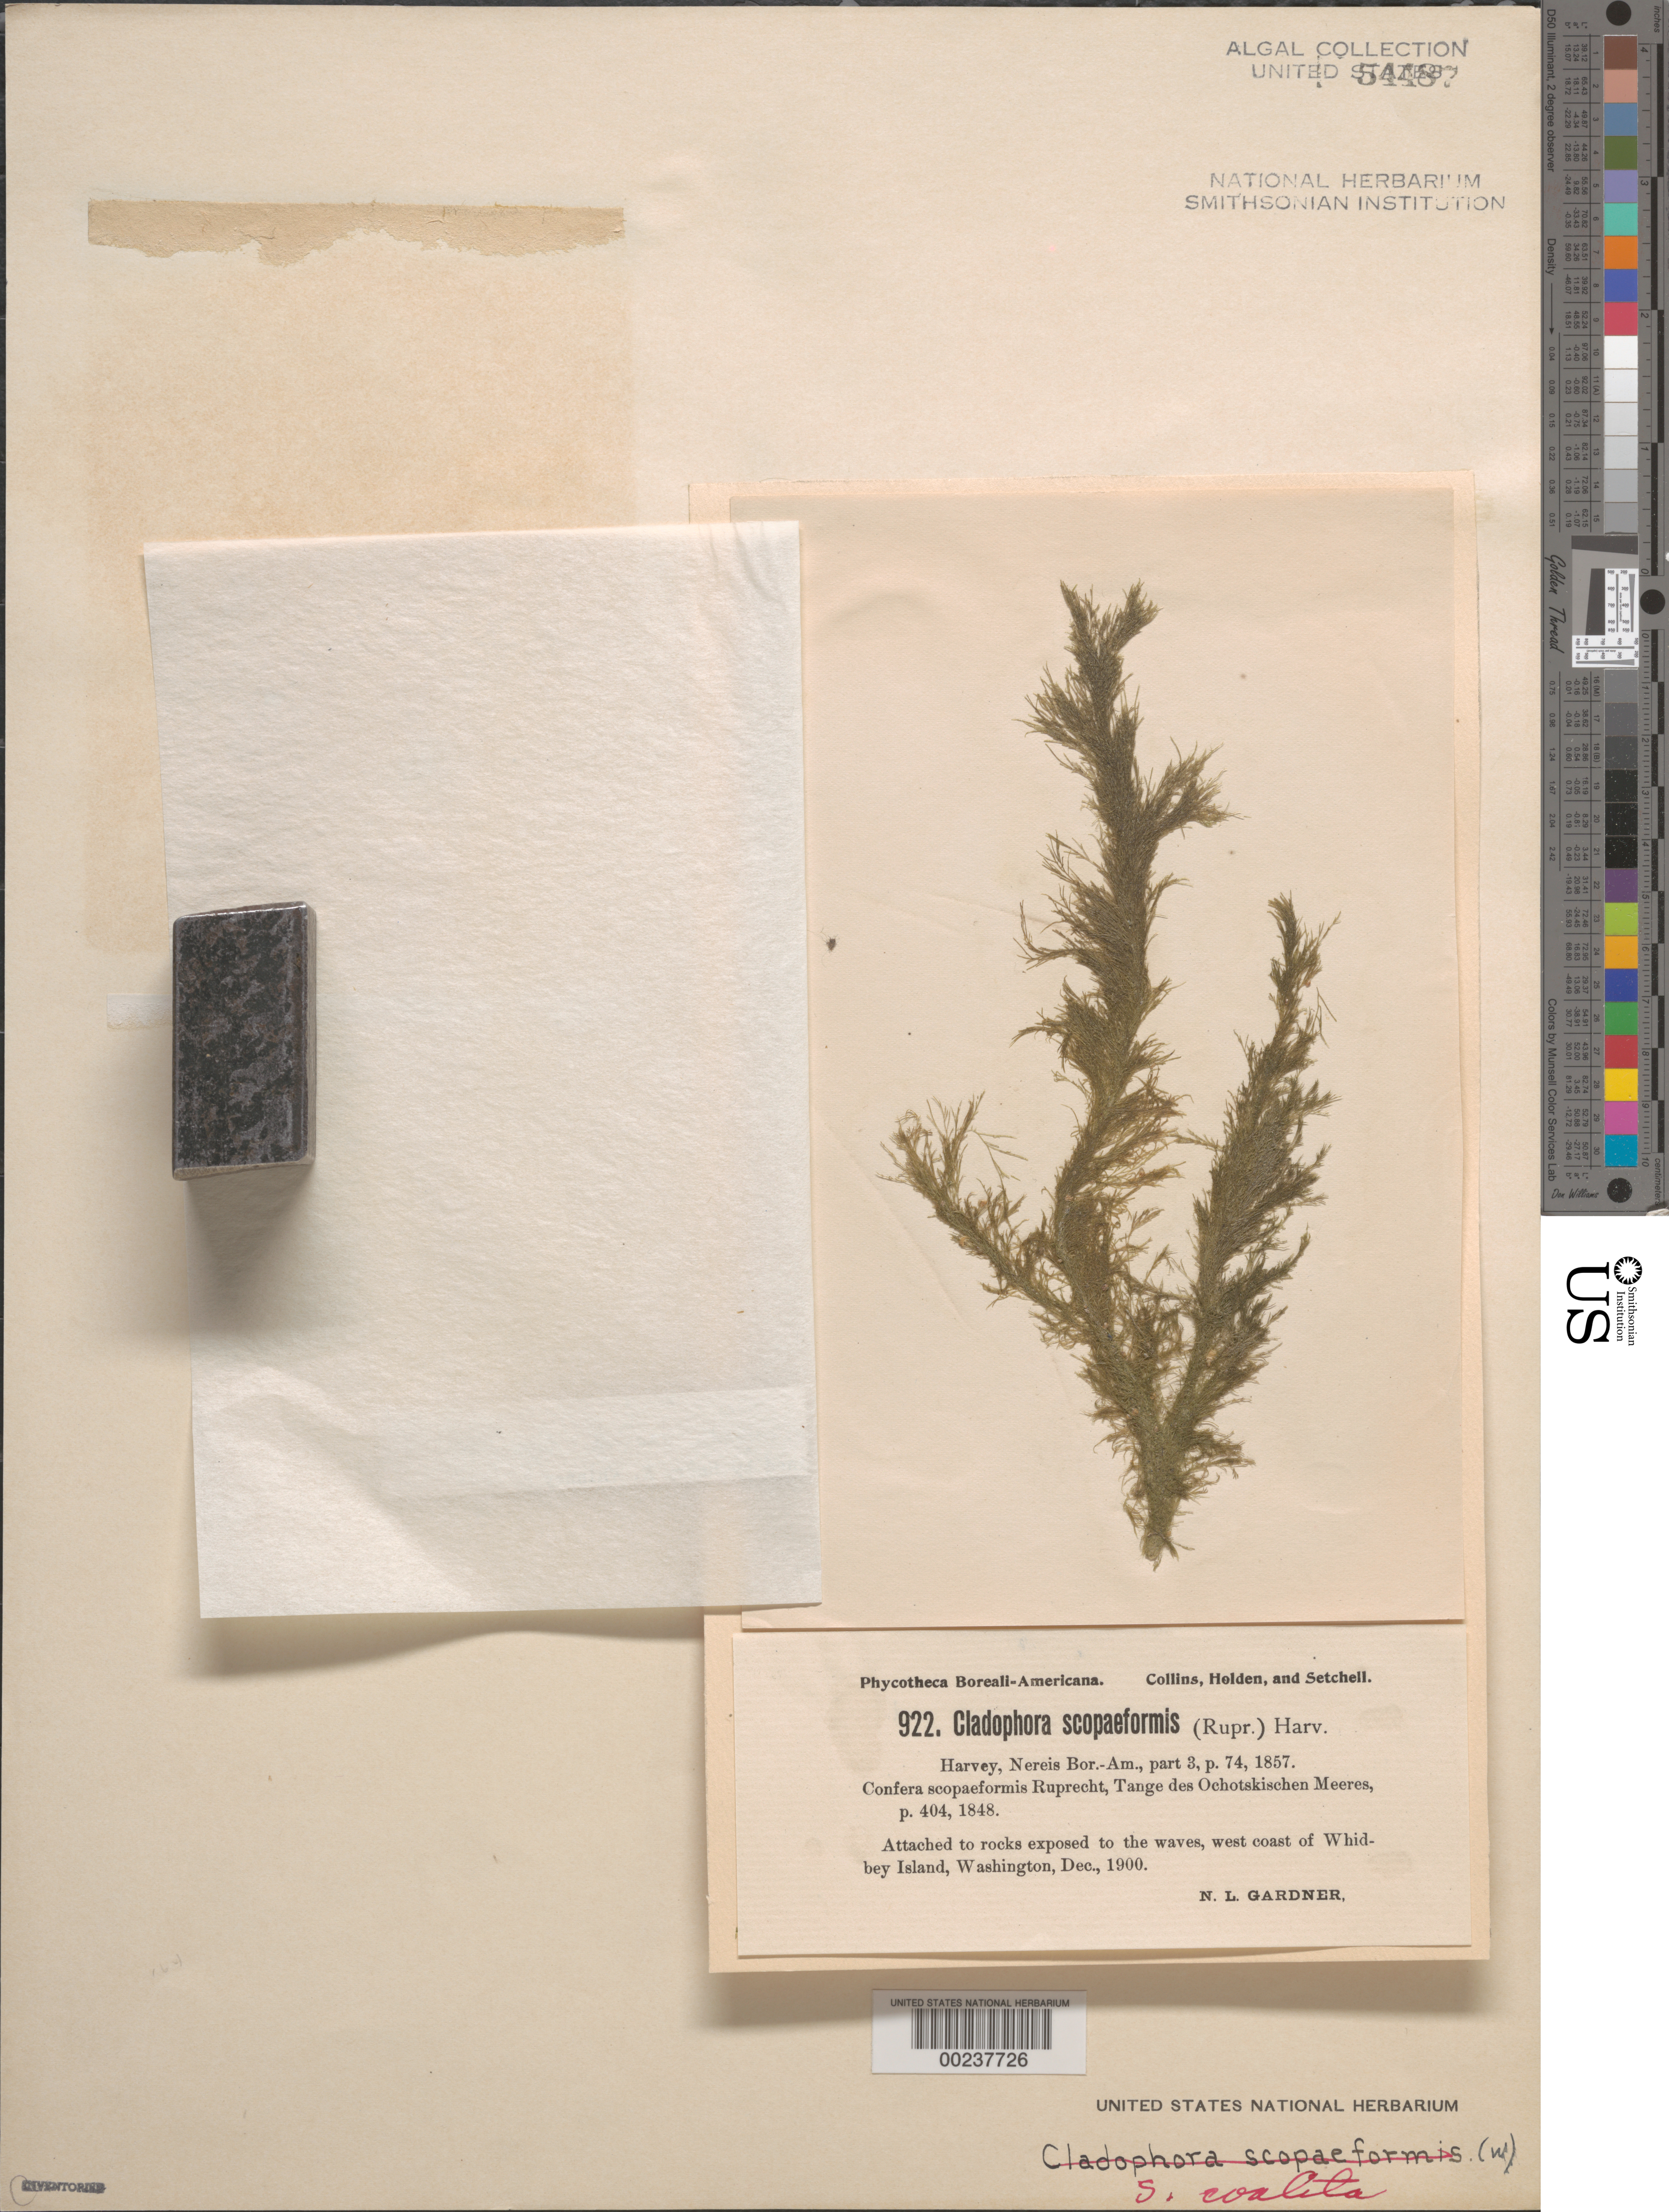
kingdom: Plantae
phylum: Chlorophyta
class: Ulvophyceae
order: Ulotrichales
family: Ulotrichaceae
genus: Acrosiphonia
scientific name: Acrosiphonia coalita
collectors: N. Gardner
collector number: PB-A 922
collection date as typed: Dec 1900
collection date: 1900-12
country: United States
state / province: Washington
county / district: Island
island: Whidbey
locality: West part of island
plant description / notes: Collins, Holden & Setchell, Phycotheca Boreali-Americana, as Cladophora scopaeformis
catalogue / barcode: US 54487